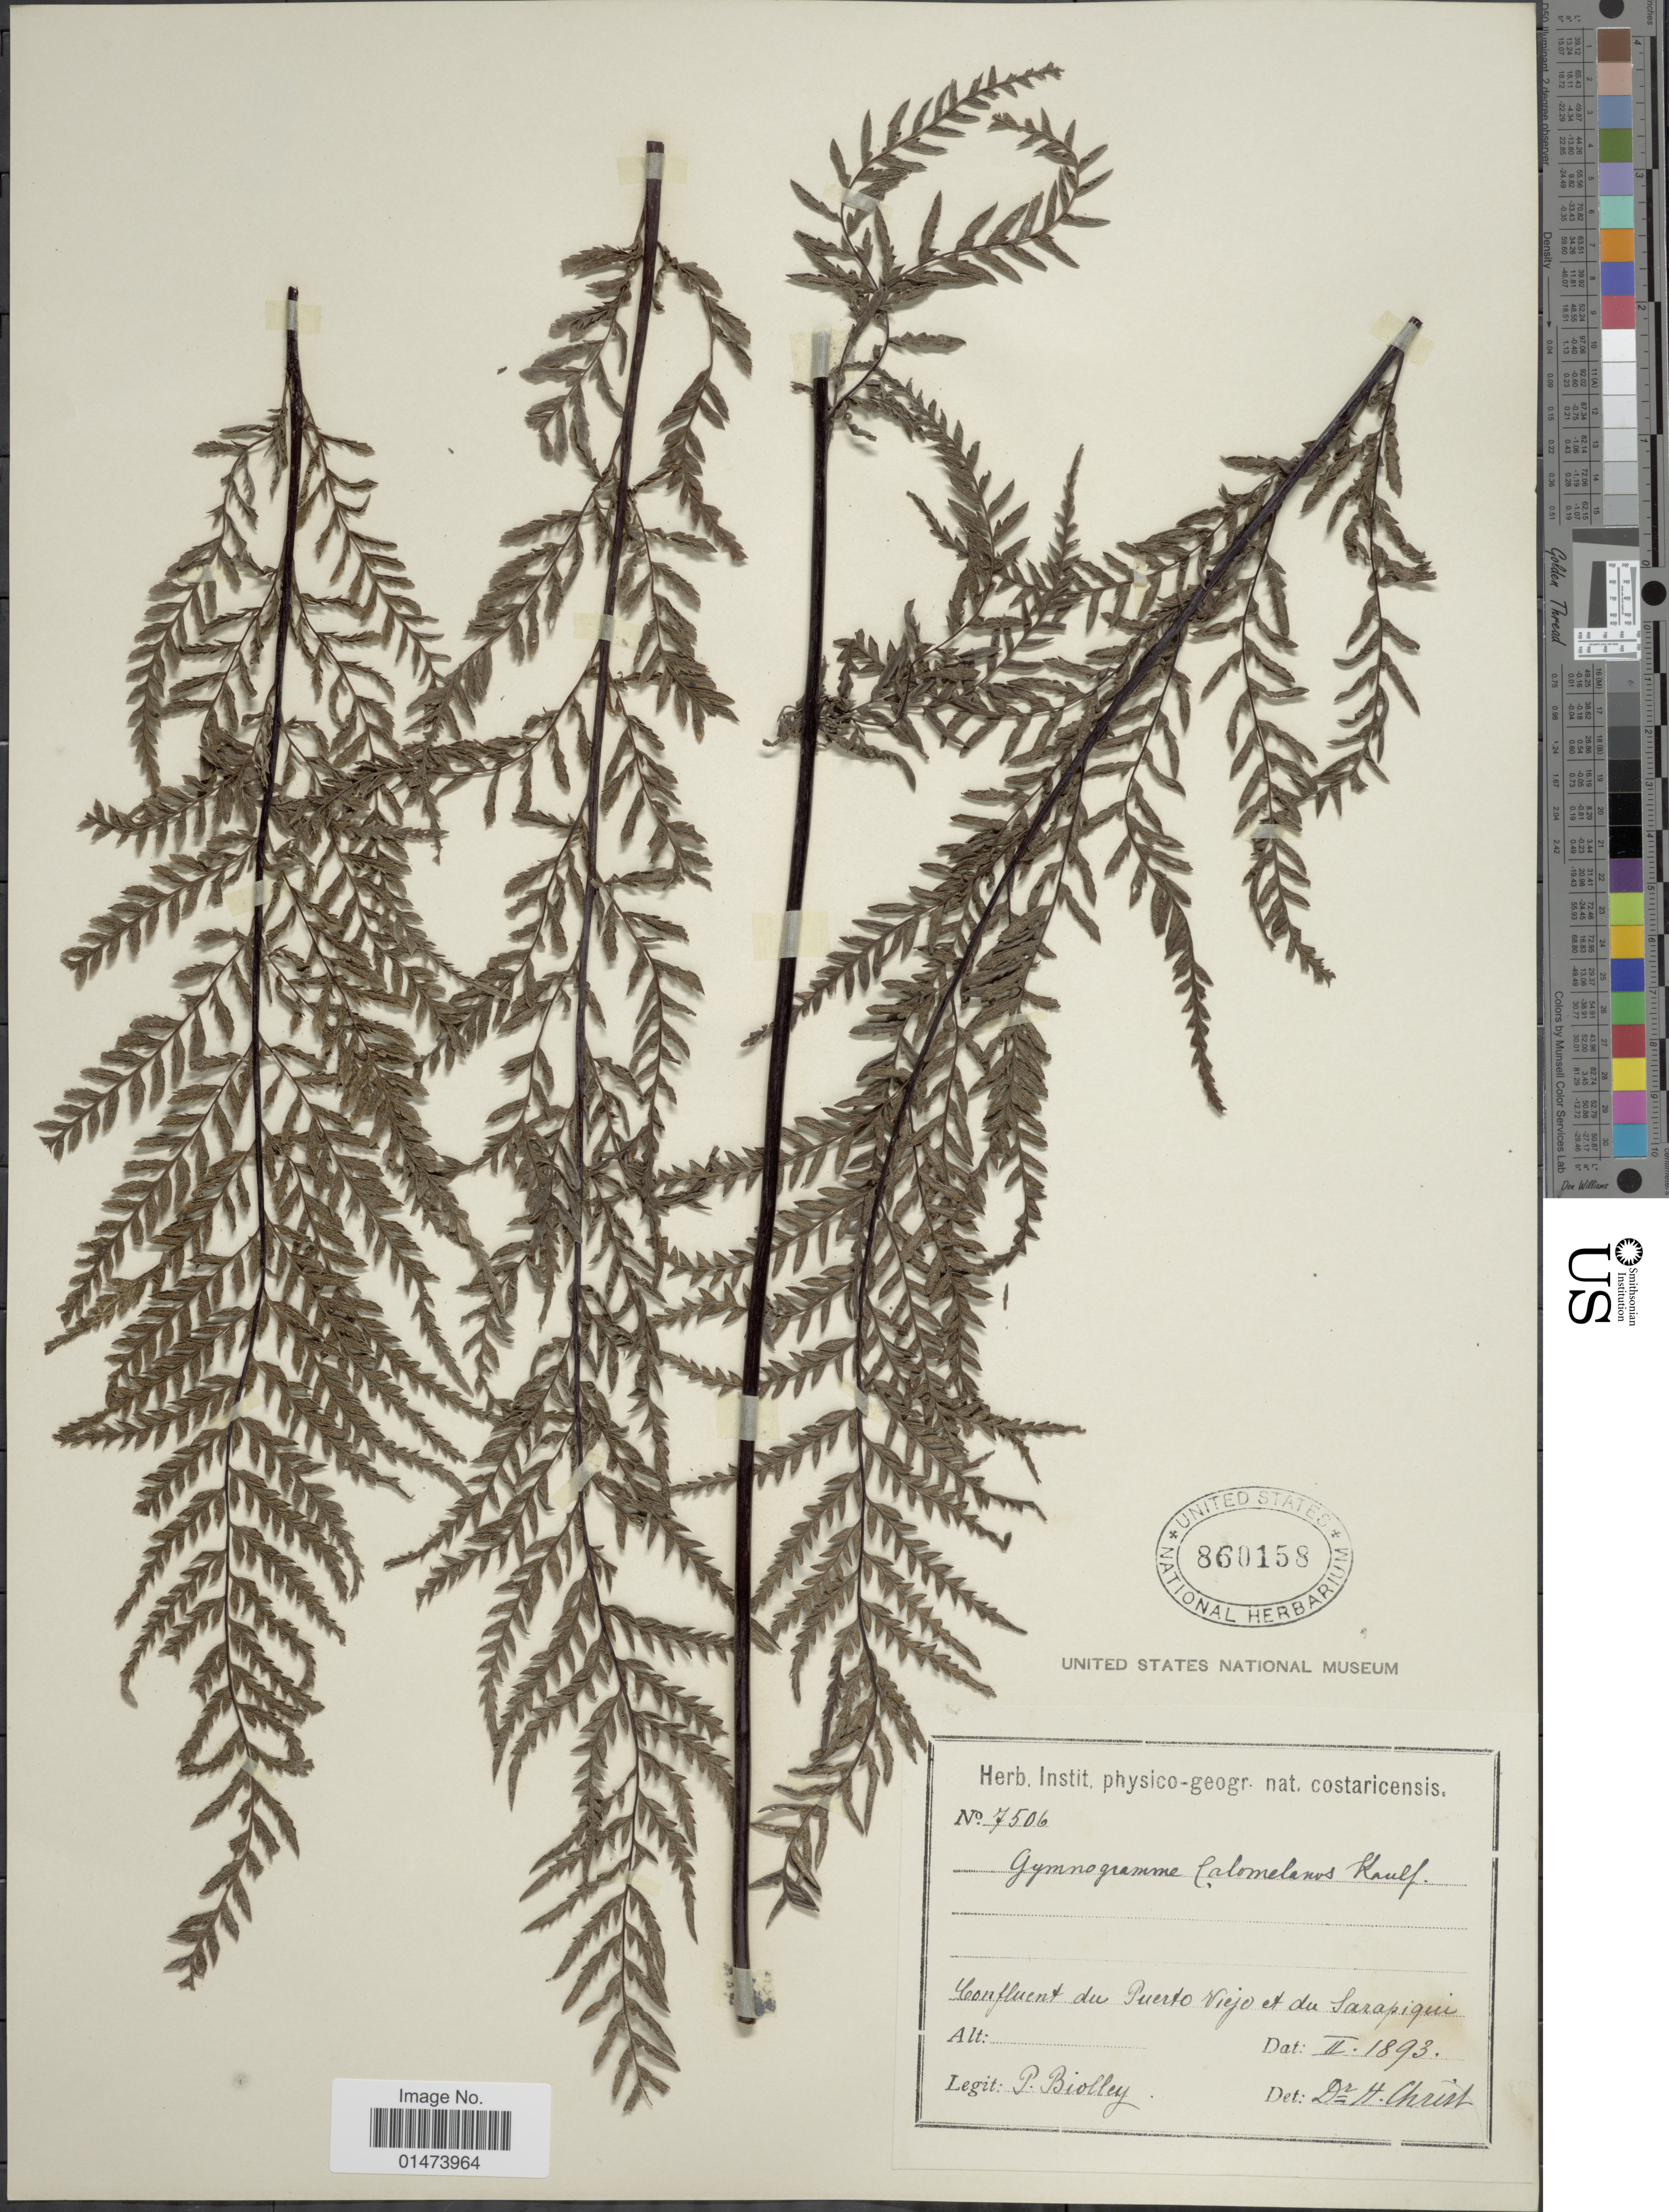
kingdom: Plantae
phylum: Tracheophyta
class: Polypodiopsida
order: Polypodiales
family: Pteridaceae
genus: Pityrogramma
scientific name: Pityrogramma calomelanos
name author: (L.) Link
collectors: P. Biolley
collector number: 7506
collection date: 1893-02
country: Costa Rica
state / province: Heredia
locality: Confluent du Puerto Viejo et du Sarapiquí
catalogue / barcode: US 860158